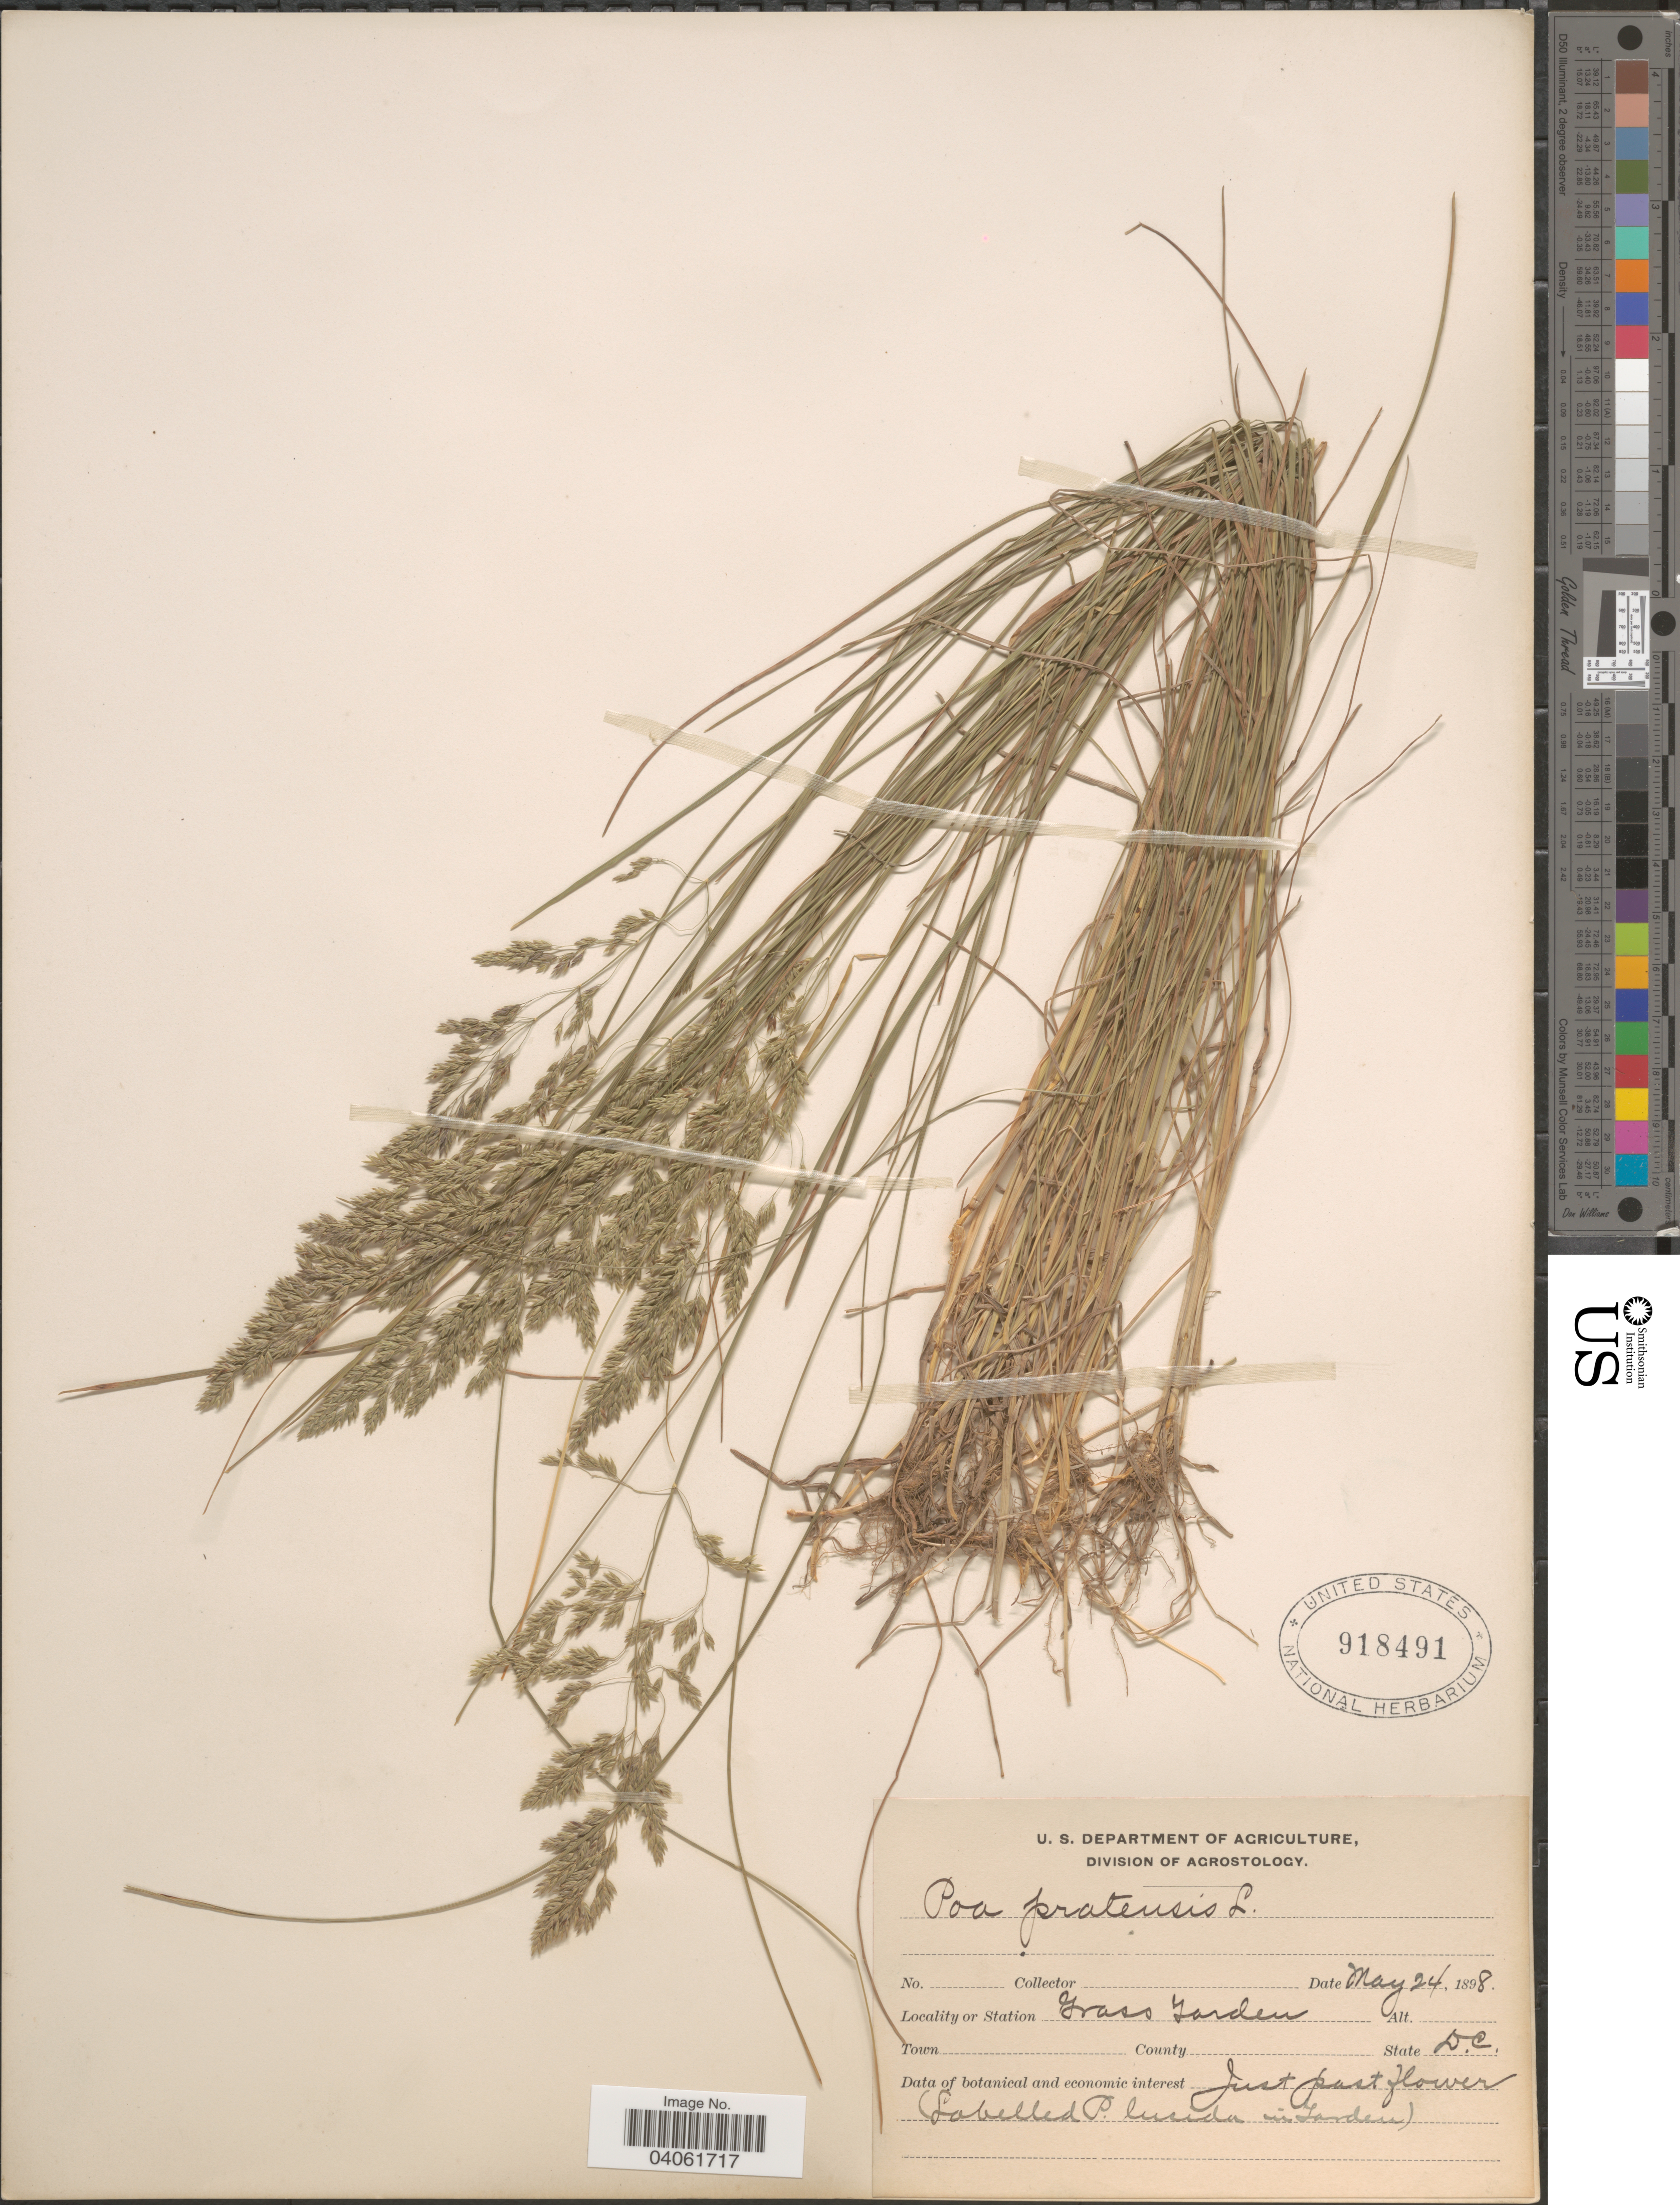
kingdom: Plantae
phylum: Tracheophyta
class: Liliopsida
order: Poales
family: Poaceae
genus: Poa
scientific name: Poa pratensis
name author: L.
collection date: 1898-05-24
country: United States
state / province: District of Columbia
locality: Station Grass Garden. D.C.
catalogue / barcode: US 918491